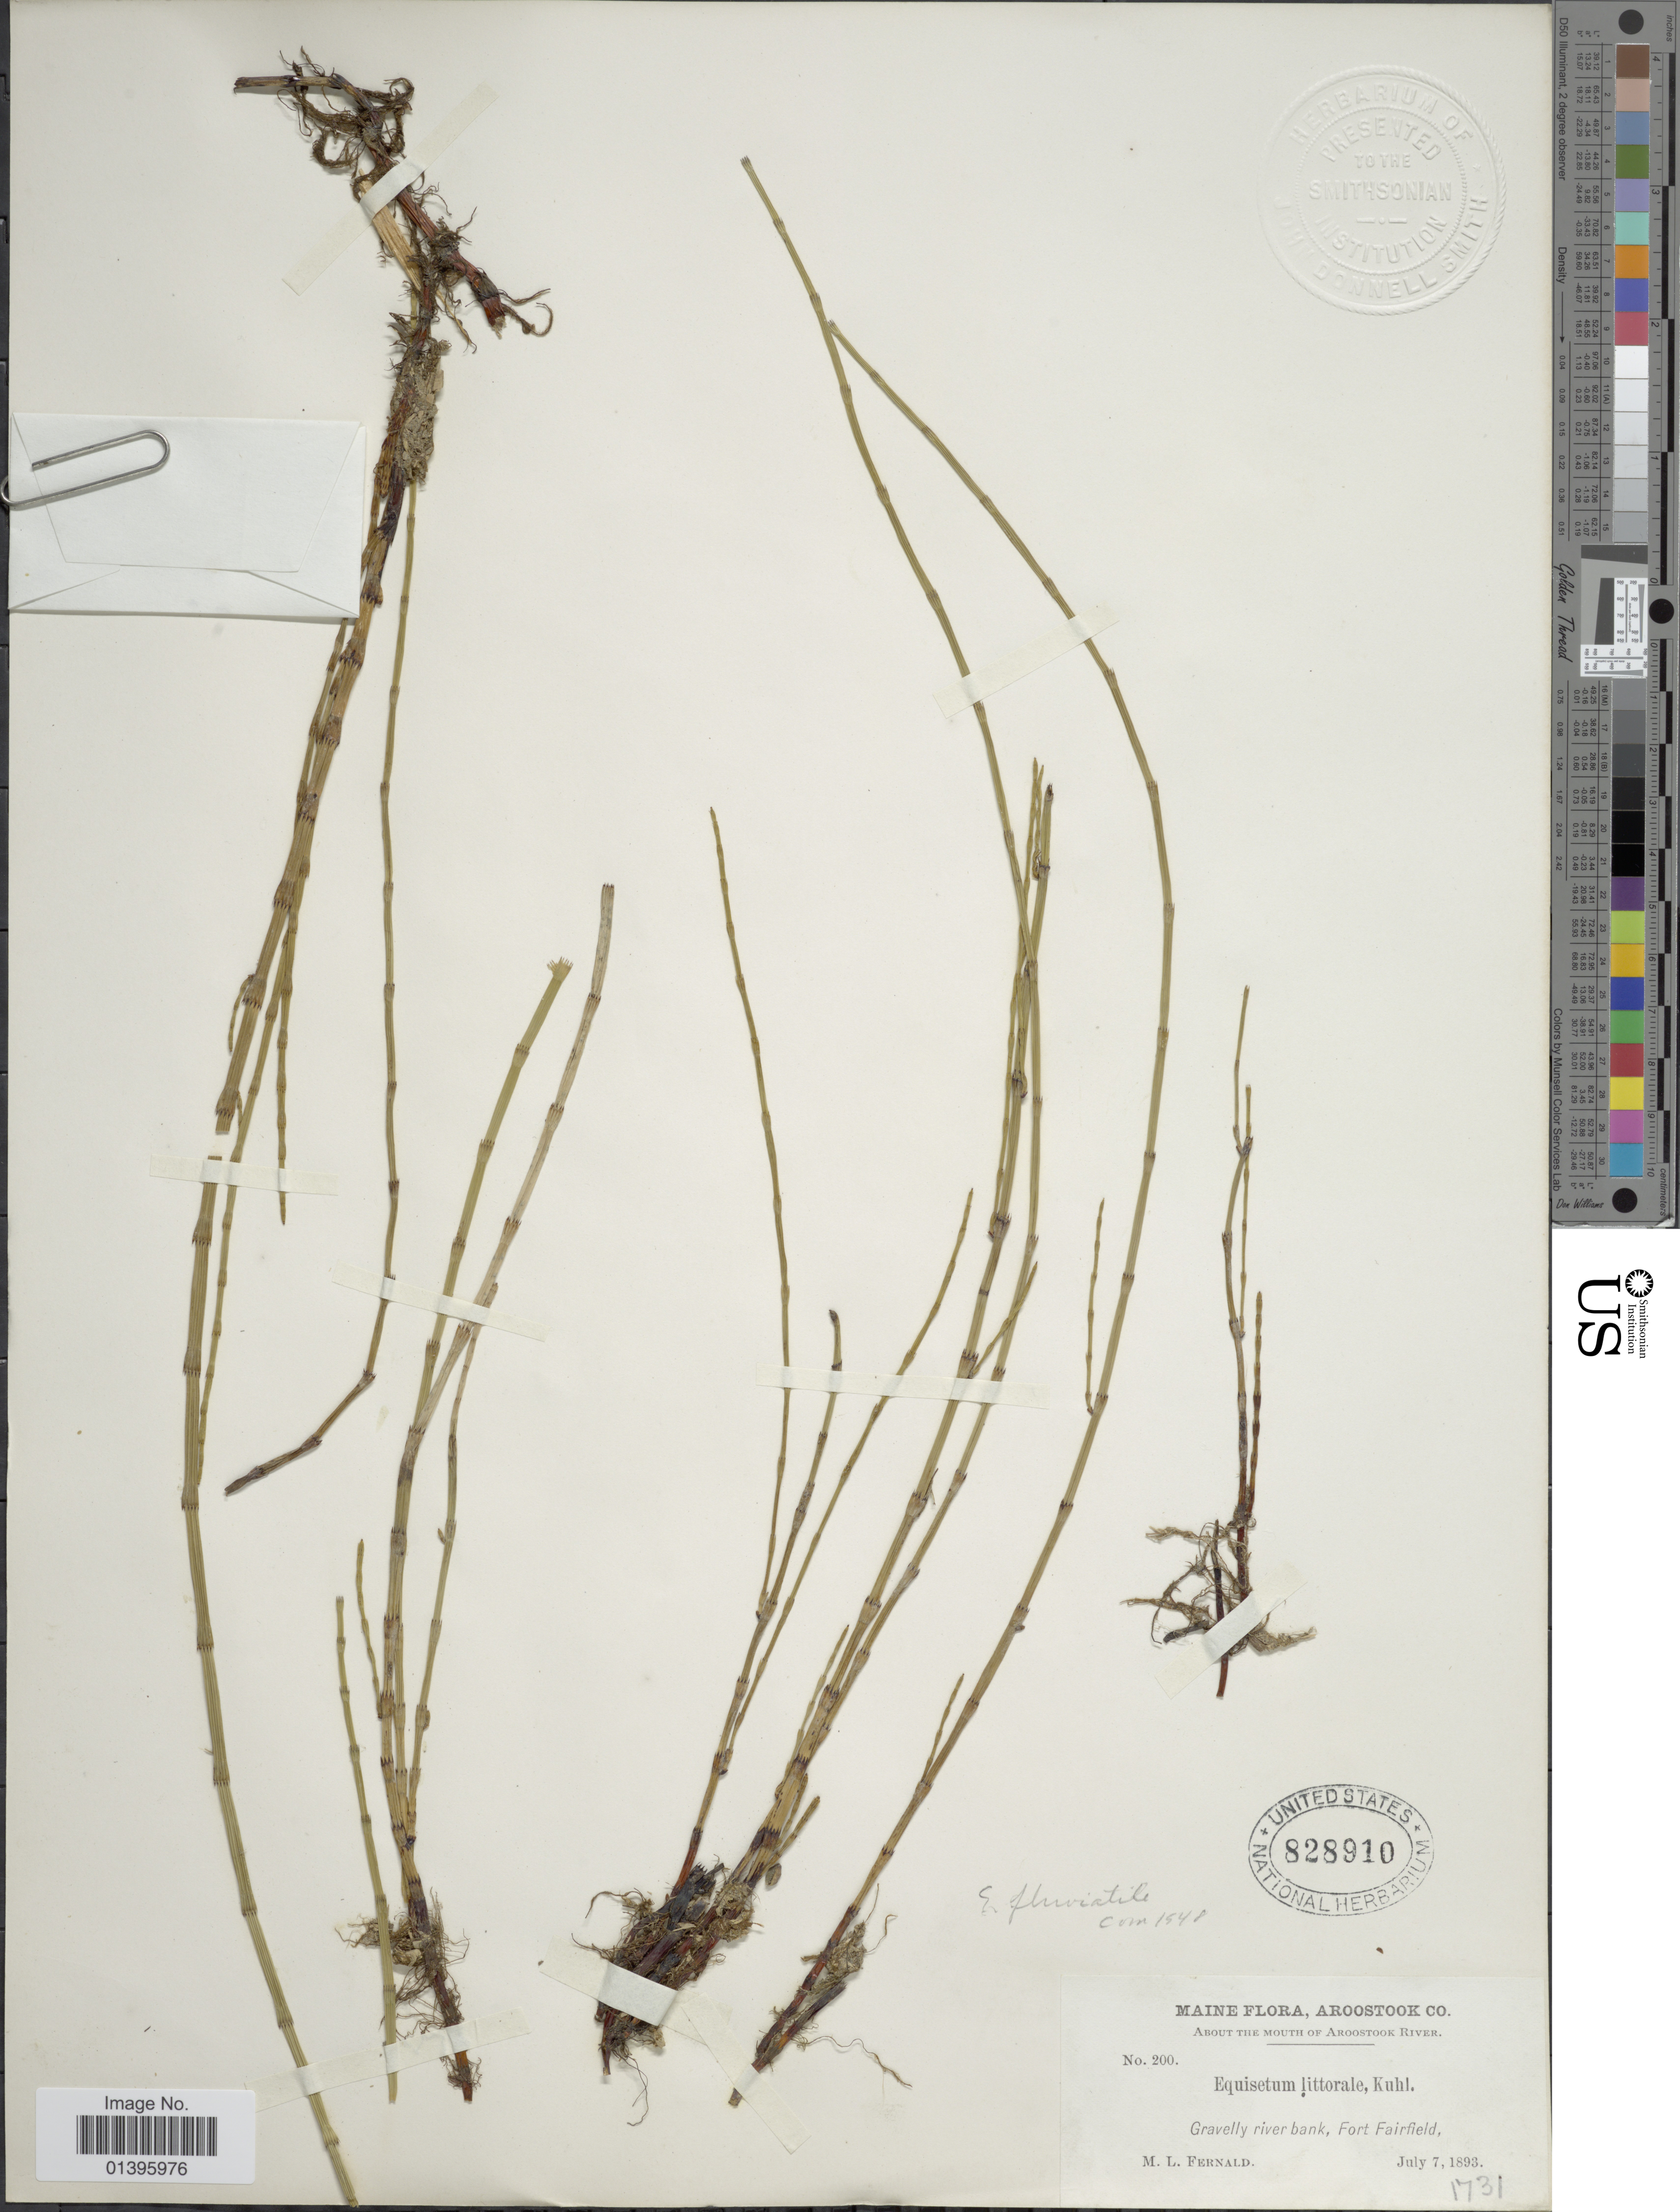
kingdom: Plantae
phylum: Tracheophyta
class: Polypodiopsida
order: Equisetales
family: Equisetaceae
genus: Equisetum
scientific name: Equisetum fluviatile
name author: L.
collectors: M. L. Fernald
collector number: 200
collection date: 1893-07-07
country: United States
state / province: Maine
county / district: Aroostook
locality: About the Mouth of Aroostook River. Gravelly river bank, Fort Fairfield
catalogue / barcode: US 828910